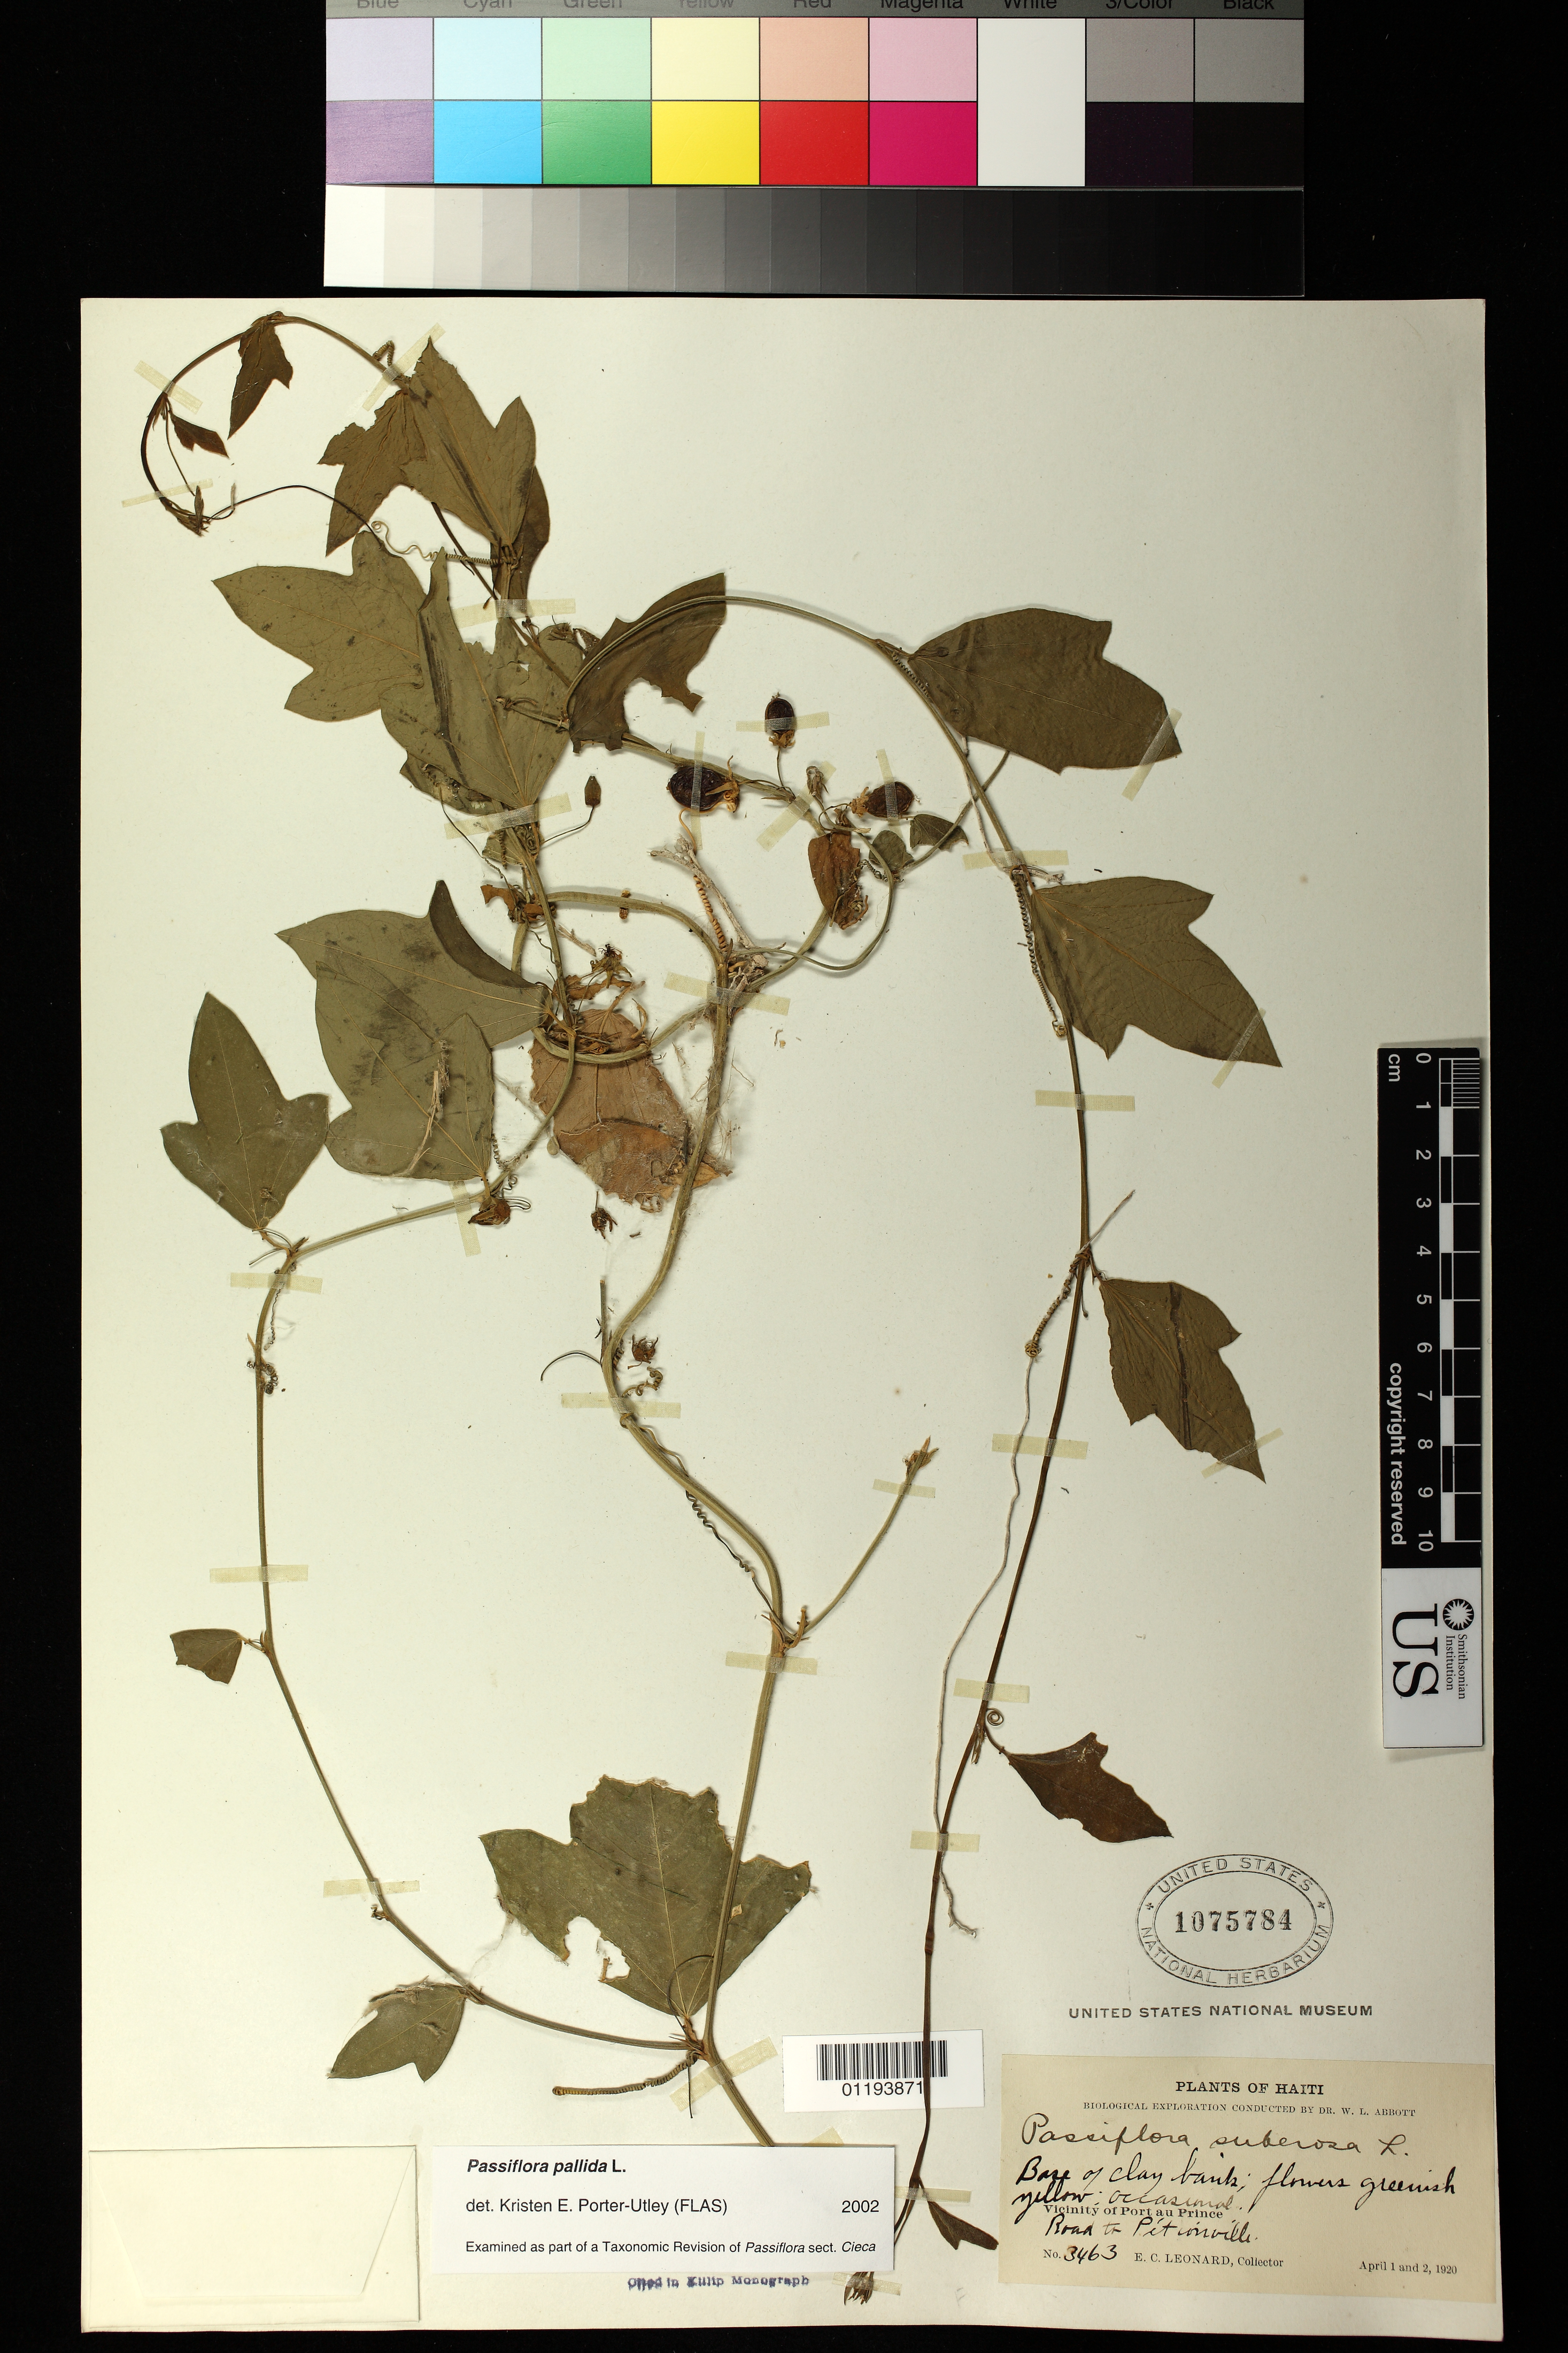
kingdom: Plantae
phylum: Tracheophyta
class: Magnoliopsida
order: Malpighiales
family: Passifloraceae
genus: Passiflora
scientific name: Passiflora pallida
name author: L.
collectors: E. C. Leonard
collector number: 3463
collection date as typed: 1920 Apr 01 1920 Apr 02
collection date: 1920-04-01/1920-04-02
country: Haiti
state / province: Ouest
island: Hispaniola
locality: Vicinity of Port au Prince, road to Petionville.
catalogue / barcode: US 1075784